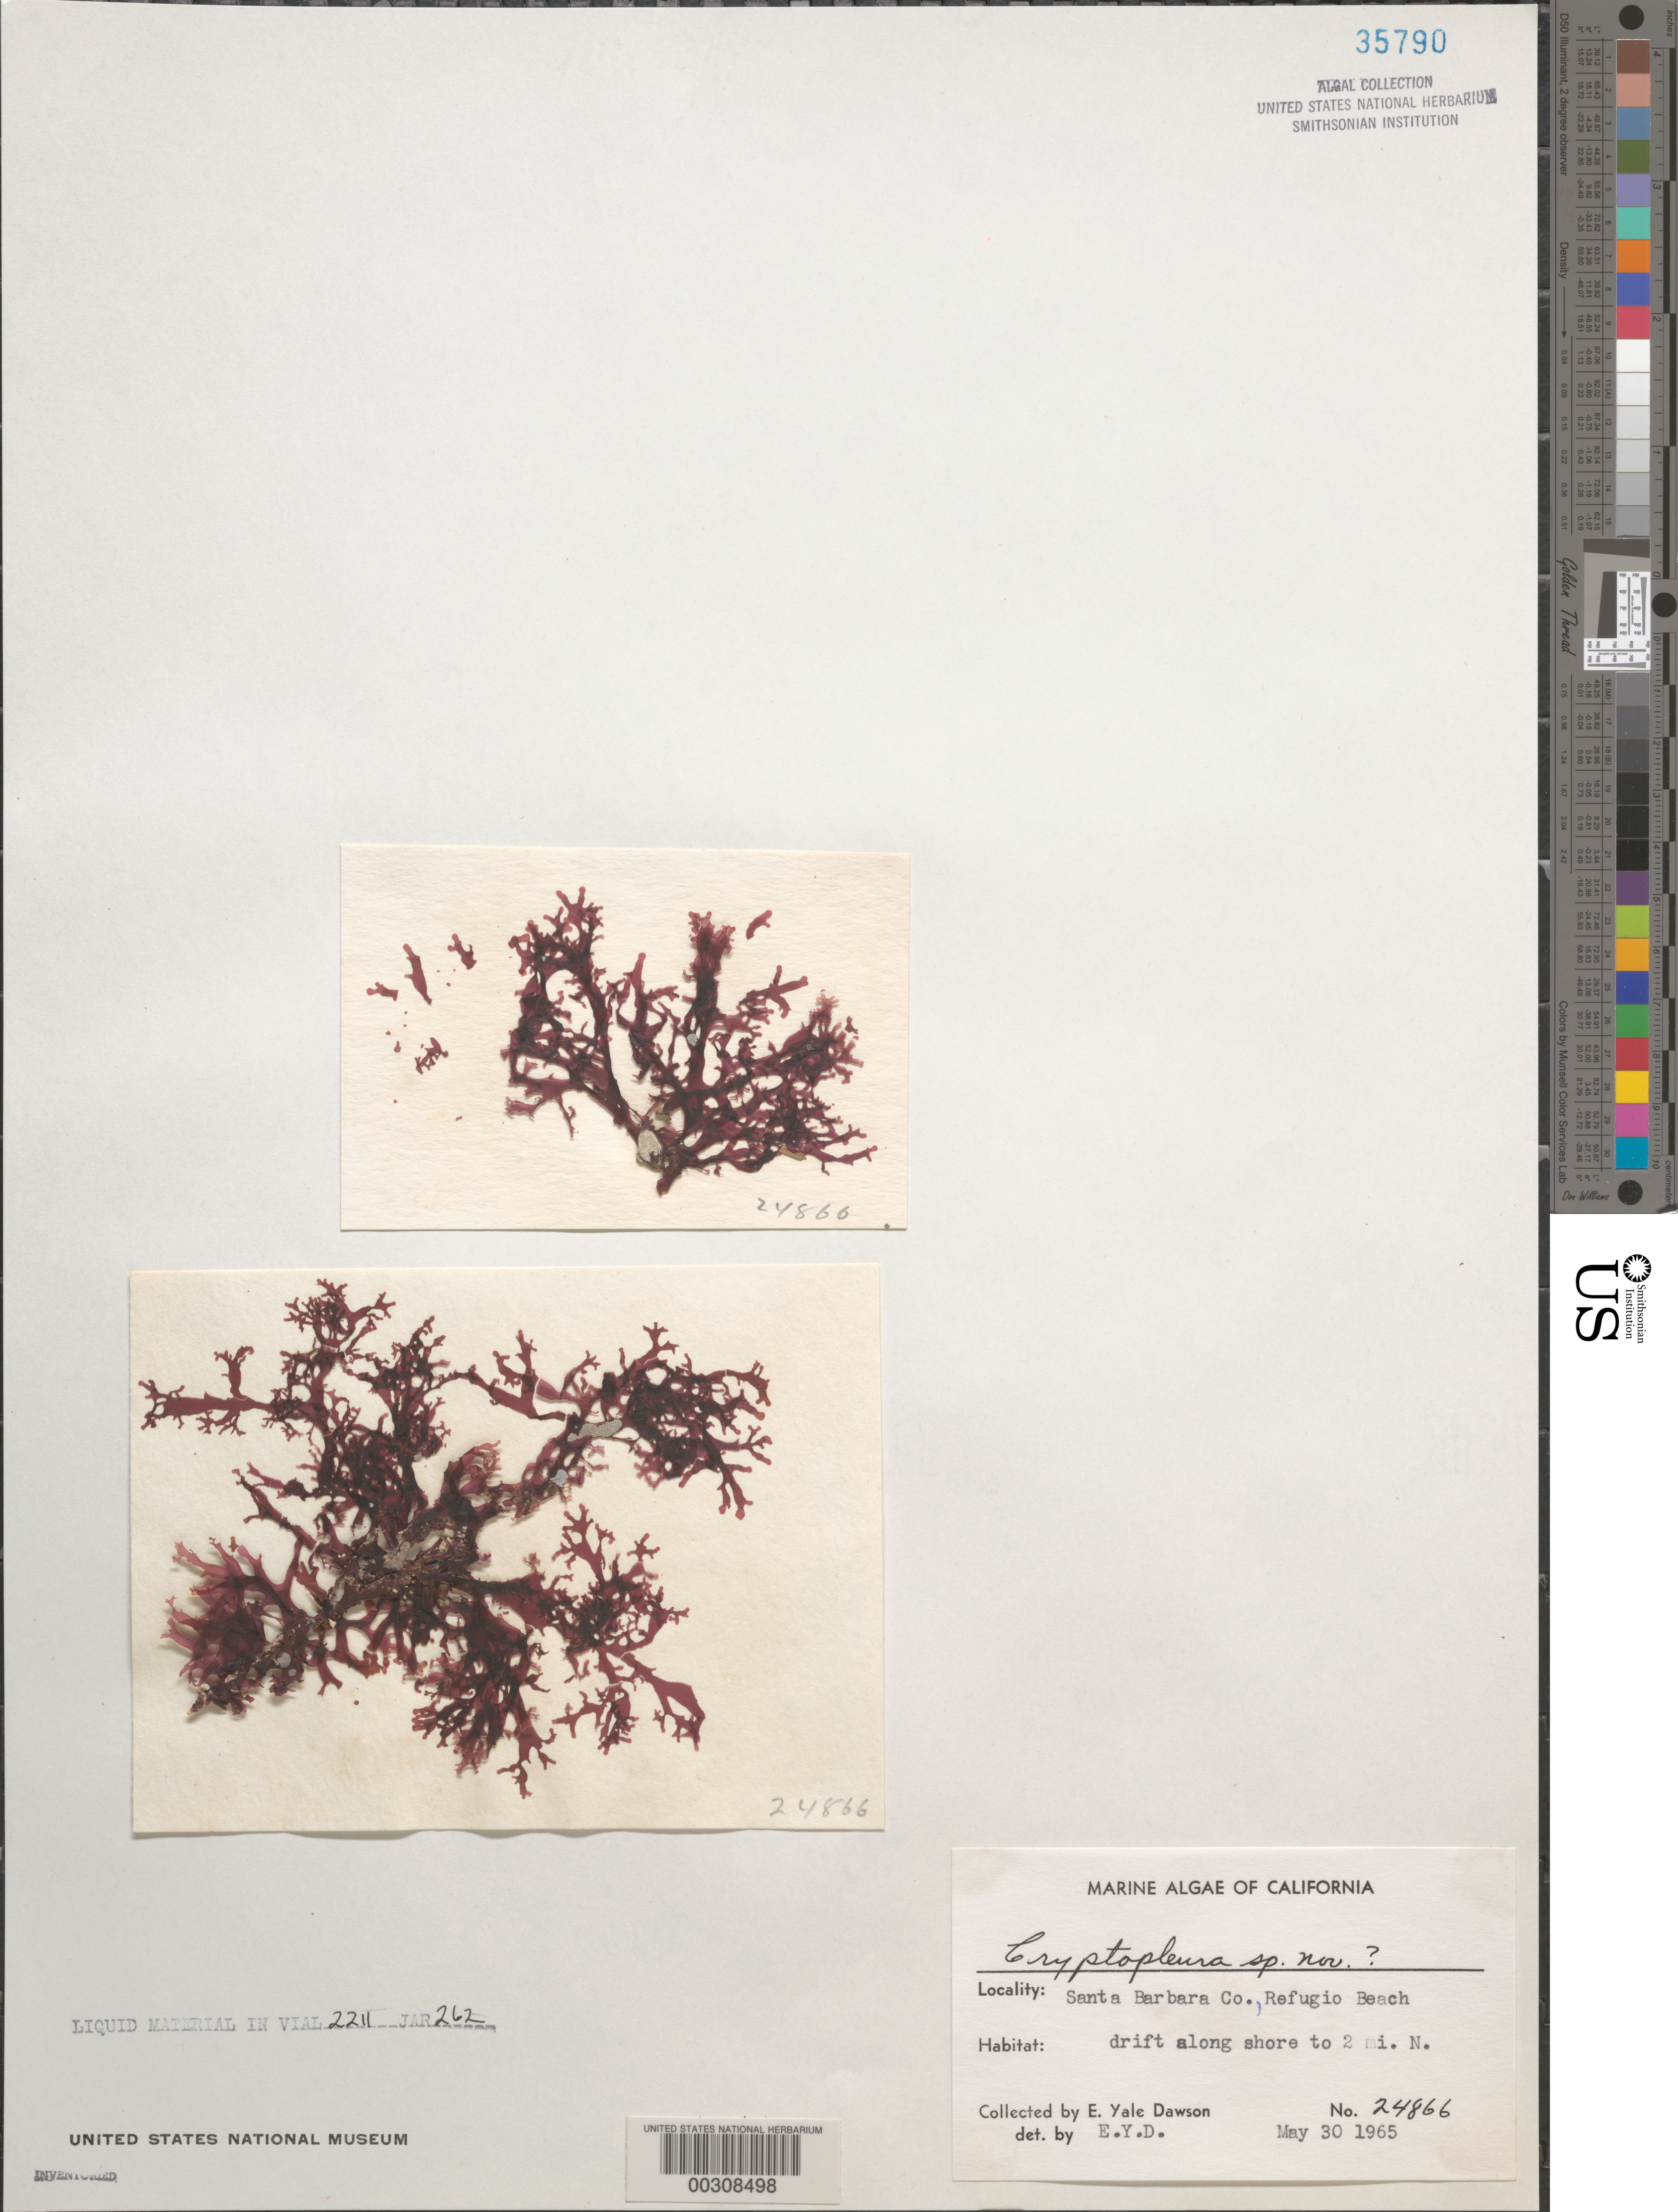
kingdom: Plantae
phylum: Rhodophyta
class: Florideophyceae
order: Ceramiales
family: Delesseriaceae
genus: Cryptopleura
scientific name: Cryptopleura sp.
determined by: Dawson, E. Y.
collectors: E. Y. Dawson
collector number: EYD 24866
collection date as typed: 30 May 1965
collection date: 1965-05-30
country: United States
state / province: California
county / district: Santa Barbara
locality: Refugio Beach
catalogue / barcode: US 35790